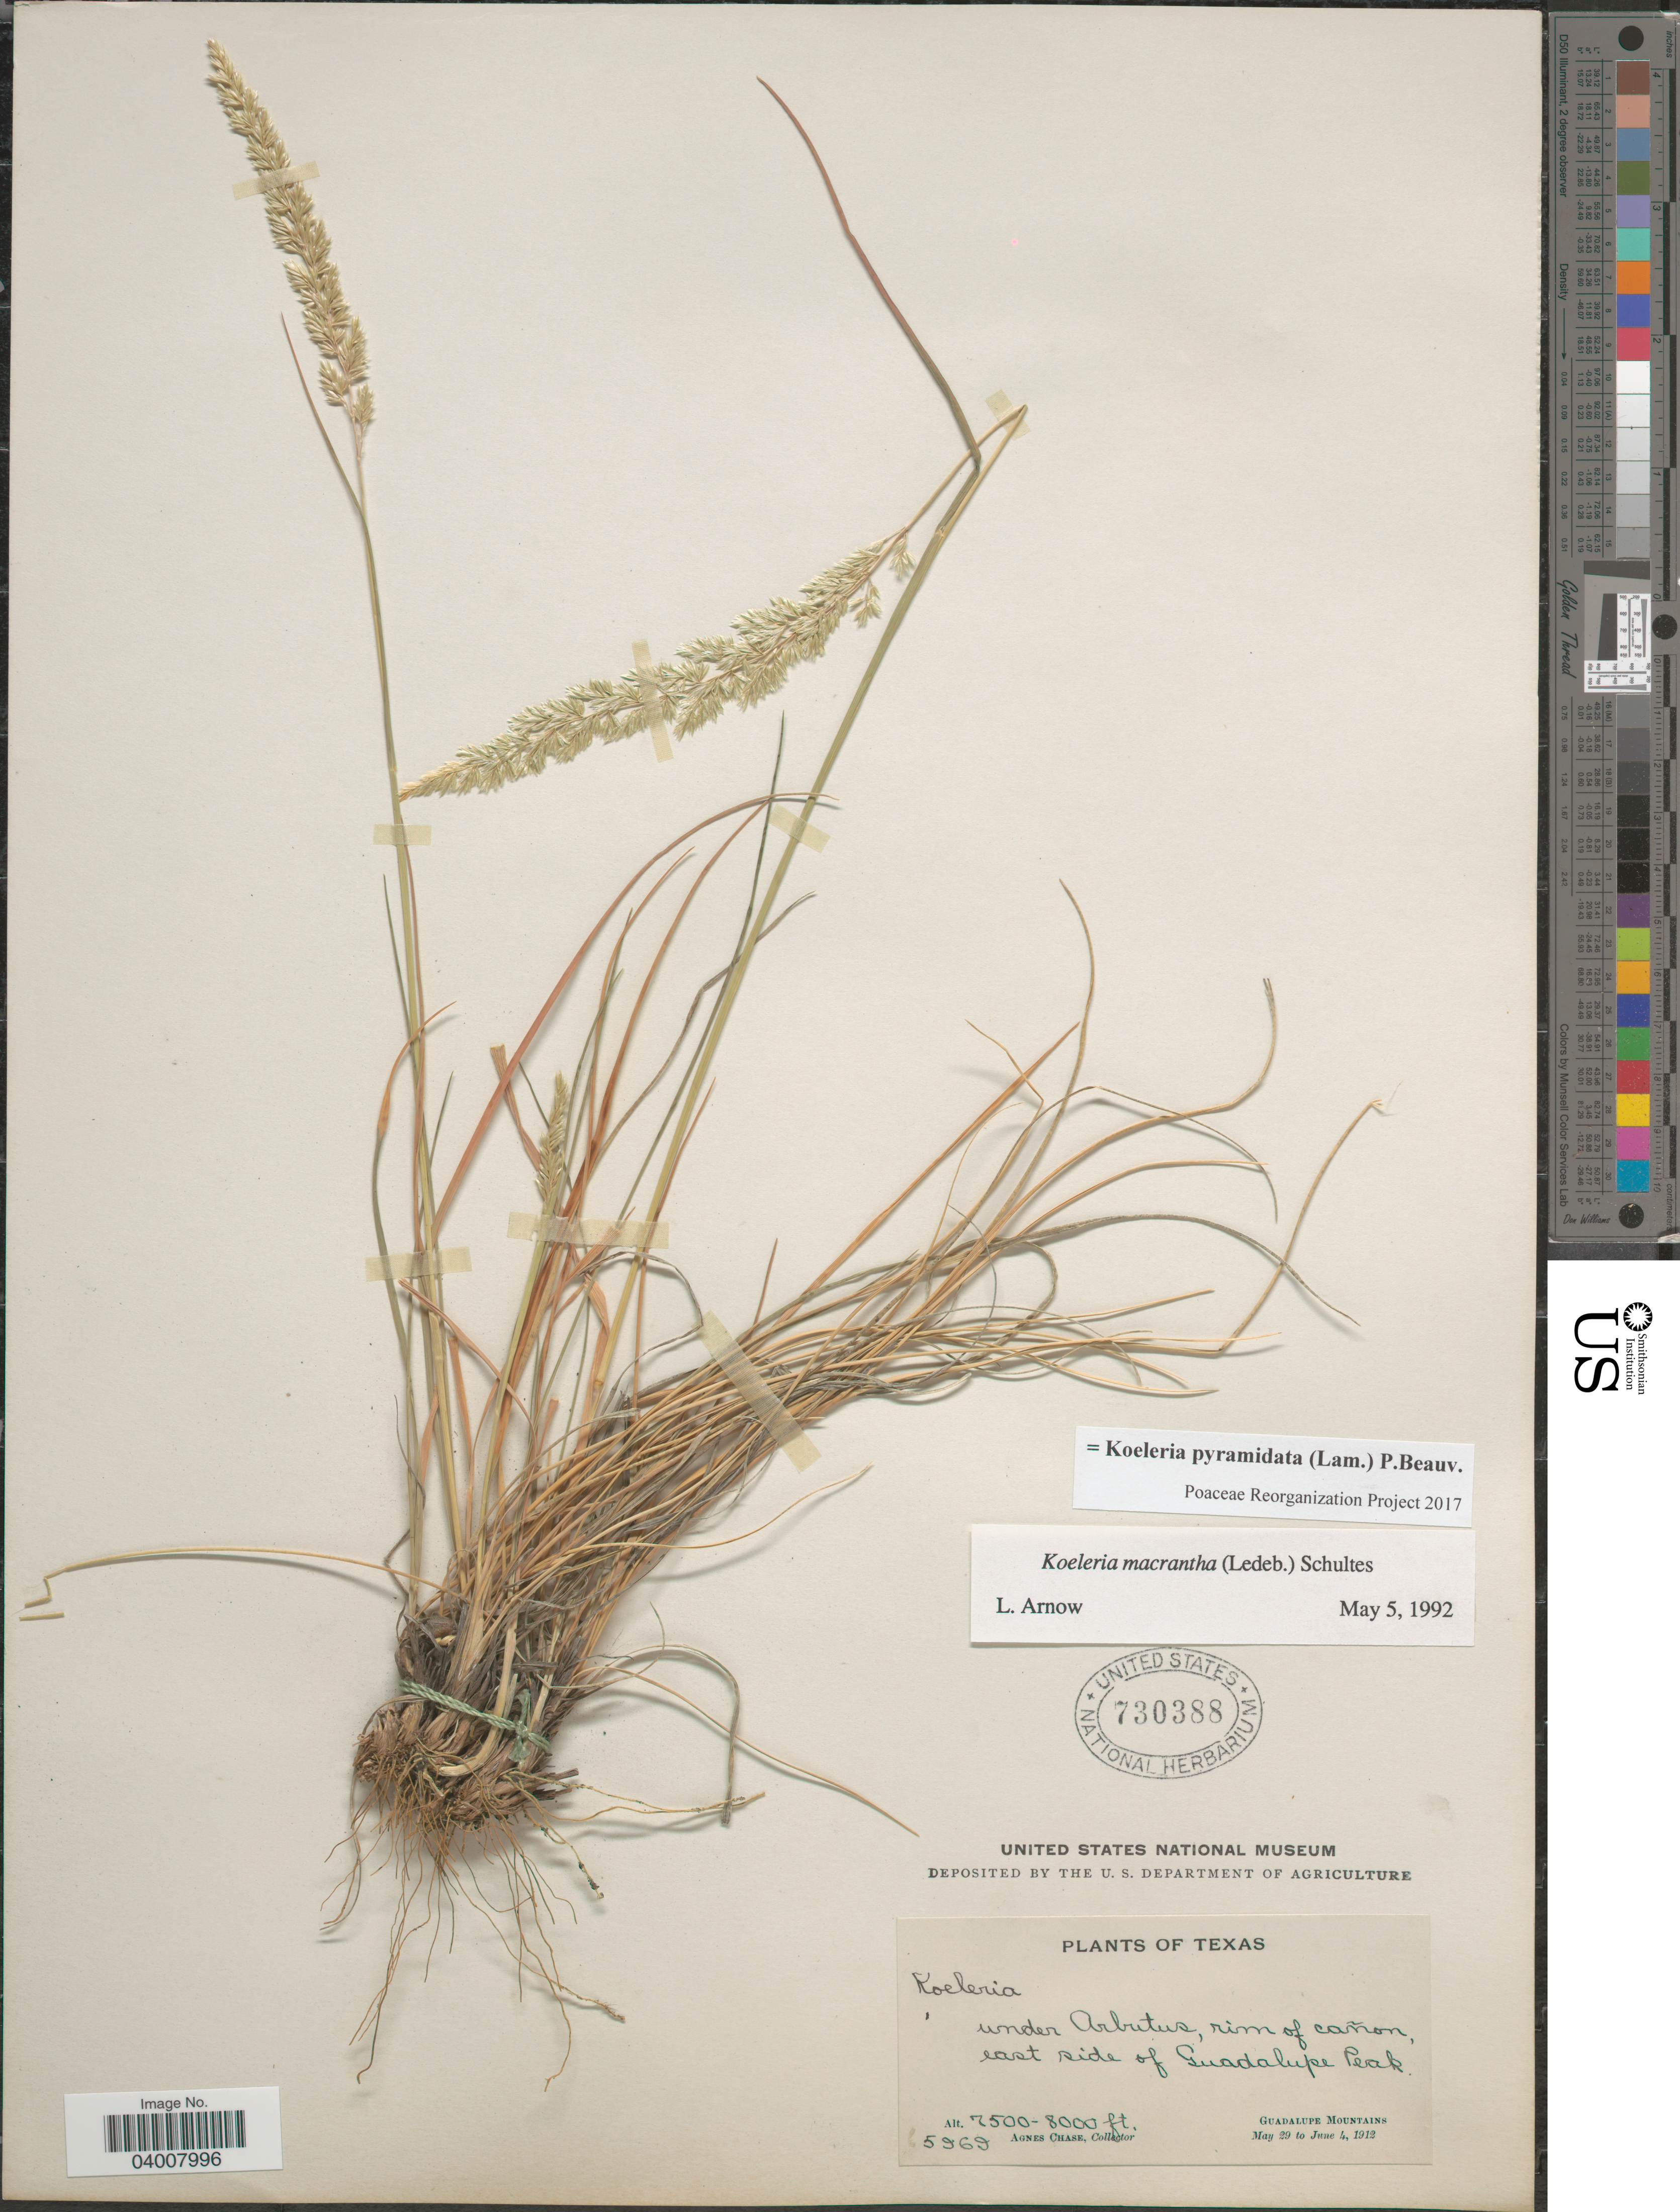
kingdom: Plantae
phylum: Tracheophyta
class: Liliopsida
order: Poales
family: Poaceae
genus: Koeleria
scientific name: Koeleria pyramidata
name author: (Lam.) P. Beauv.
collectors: A. Chase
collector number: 5969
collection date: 1912-05-29/1912-06-04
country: United States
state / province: Texas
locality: Rim of cañon, east side of Guadalupe Peak. Guadalupe Mountains.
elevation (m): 2286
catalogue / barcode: US 730388